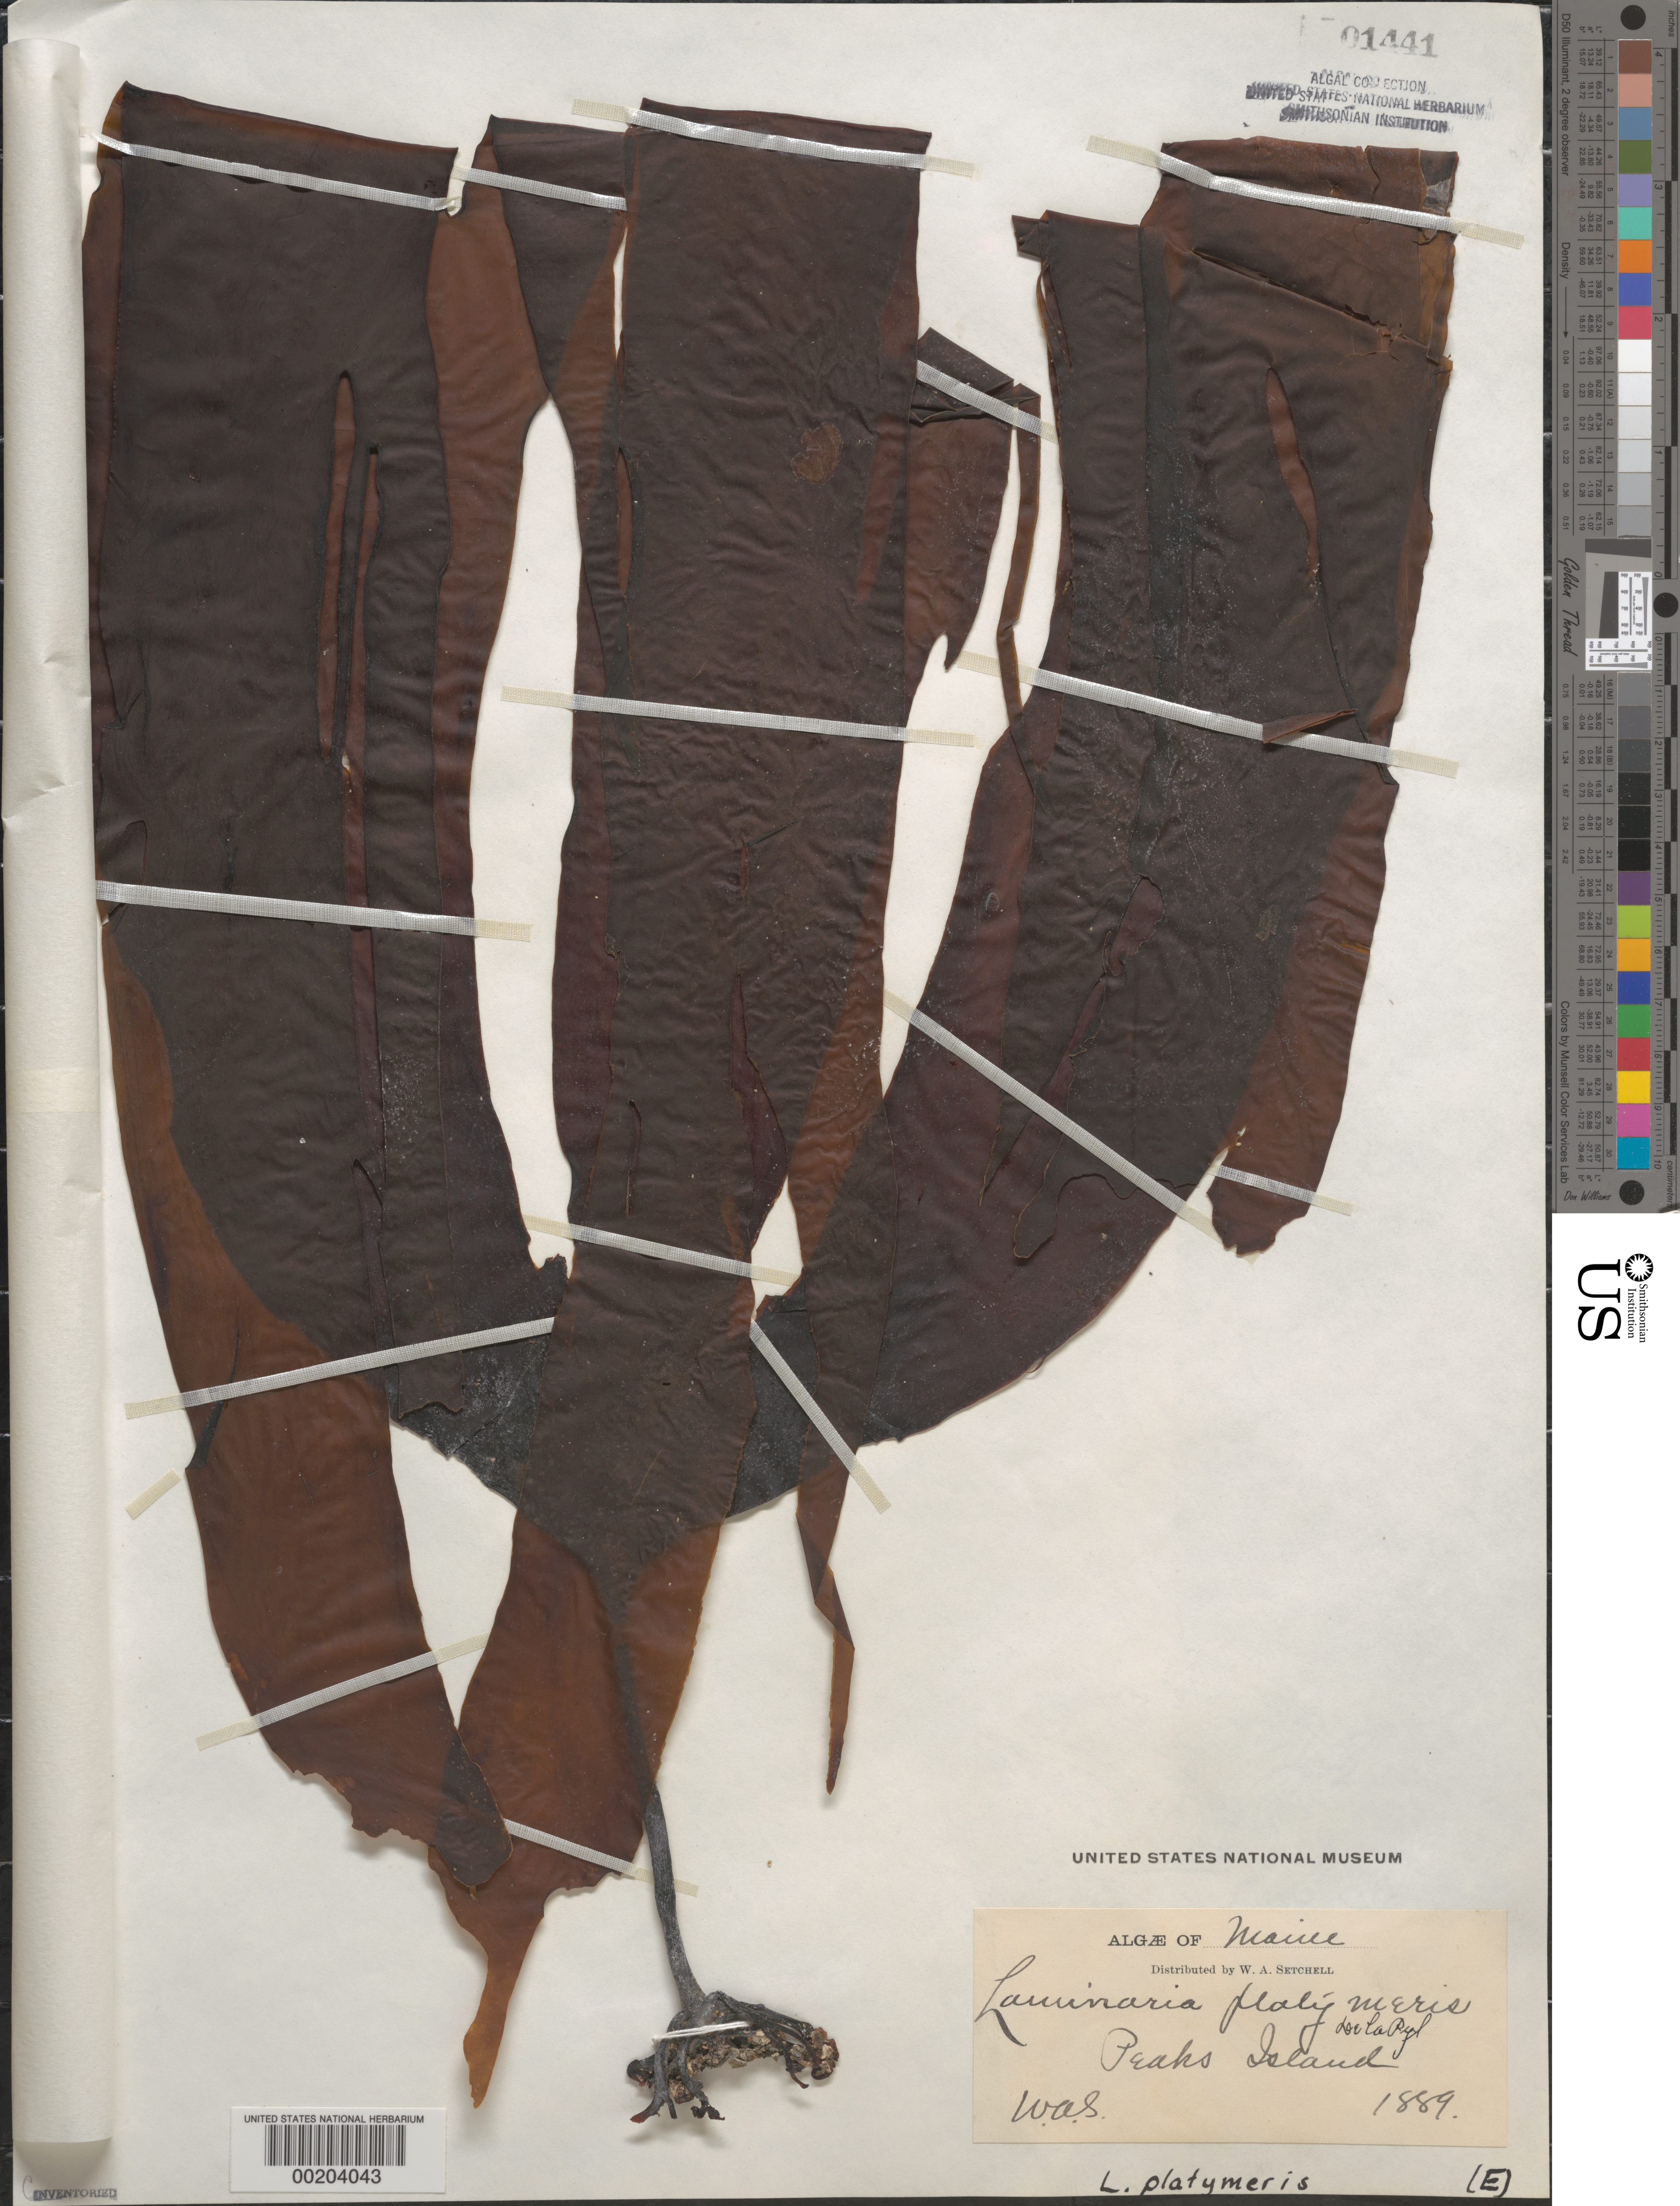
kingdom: Chromista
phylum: Ochrophyta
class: Phaeophyceae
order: Laminariales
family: Laminariaceae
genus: Laminaria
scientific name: Laminaria platymeris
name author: Bach. Pyl.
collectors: W. Setchell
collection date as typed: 1889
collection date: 1889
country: United States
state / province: Maine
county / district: Cumberland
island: Peaks Island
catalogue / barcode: US 1441